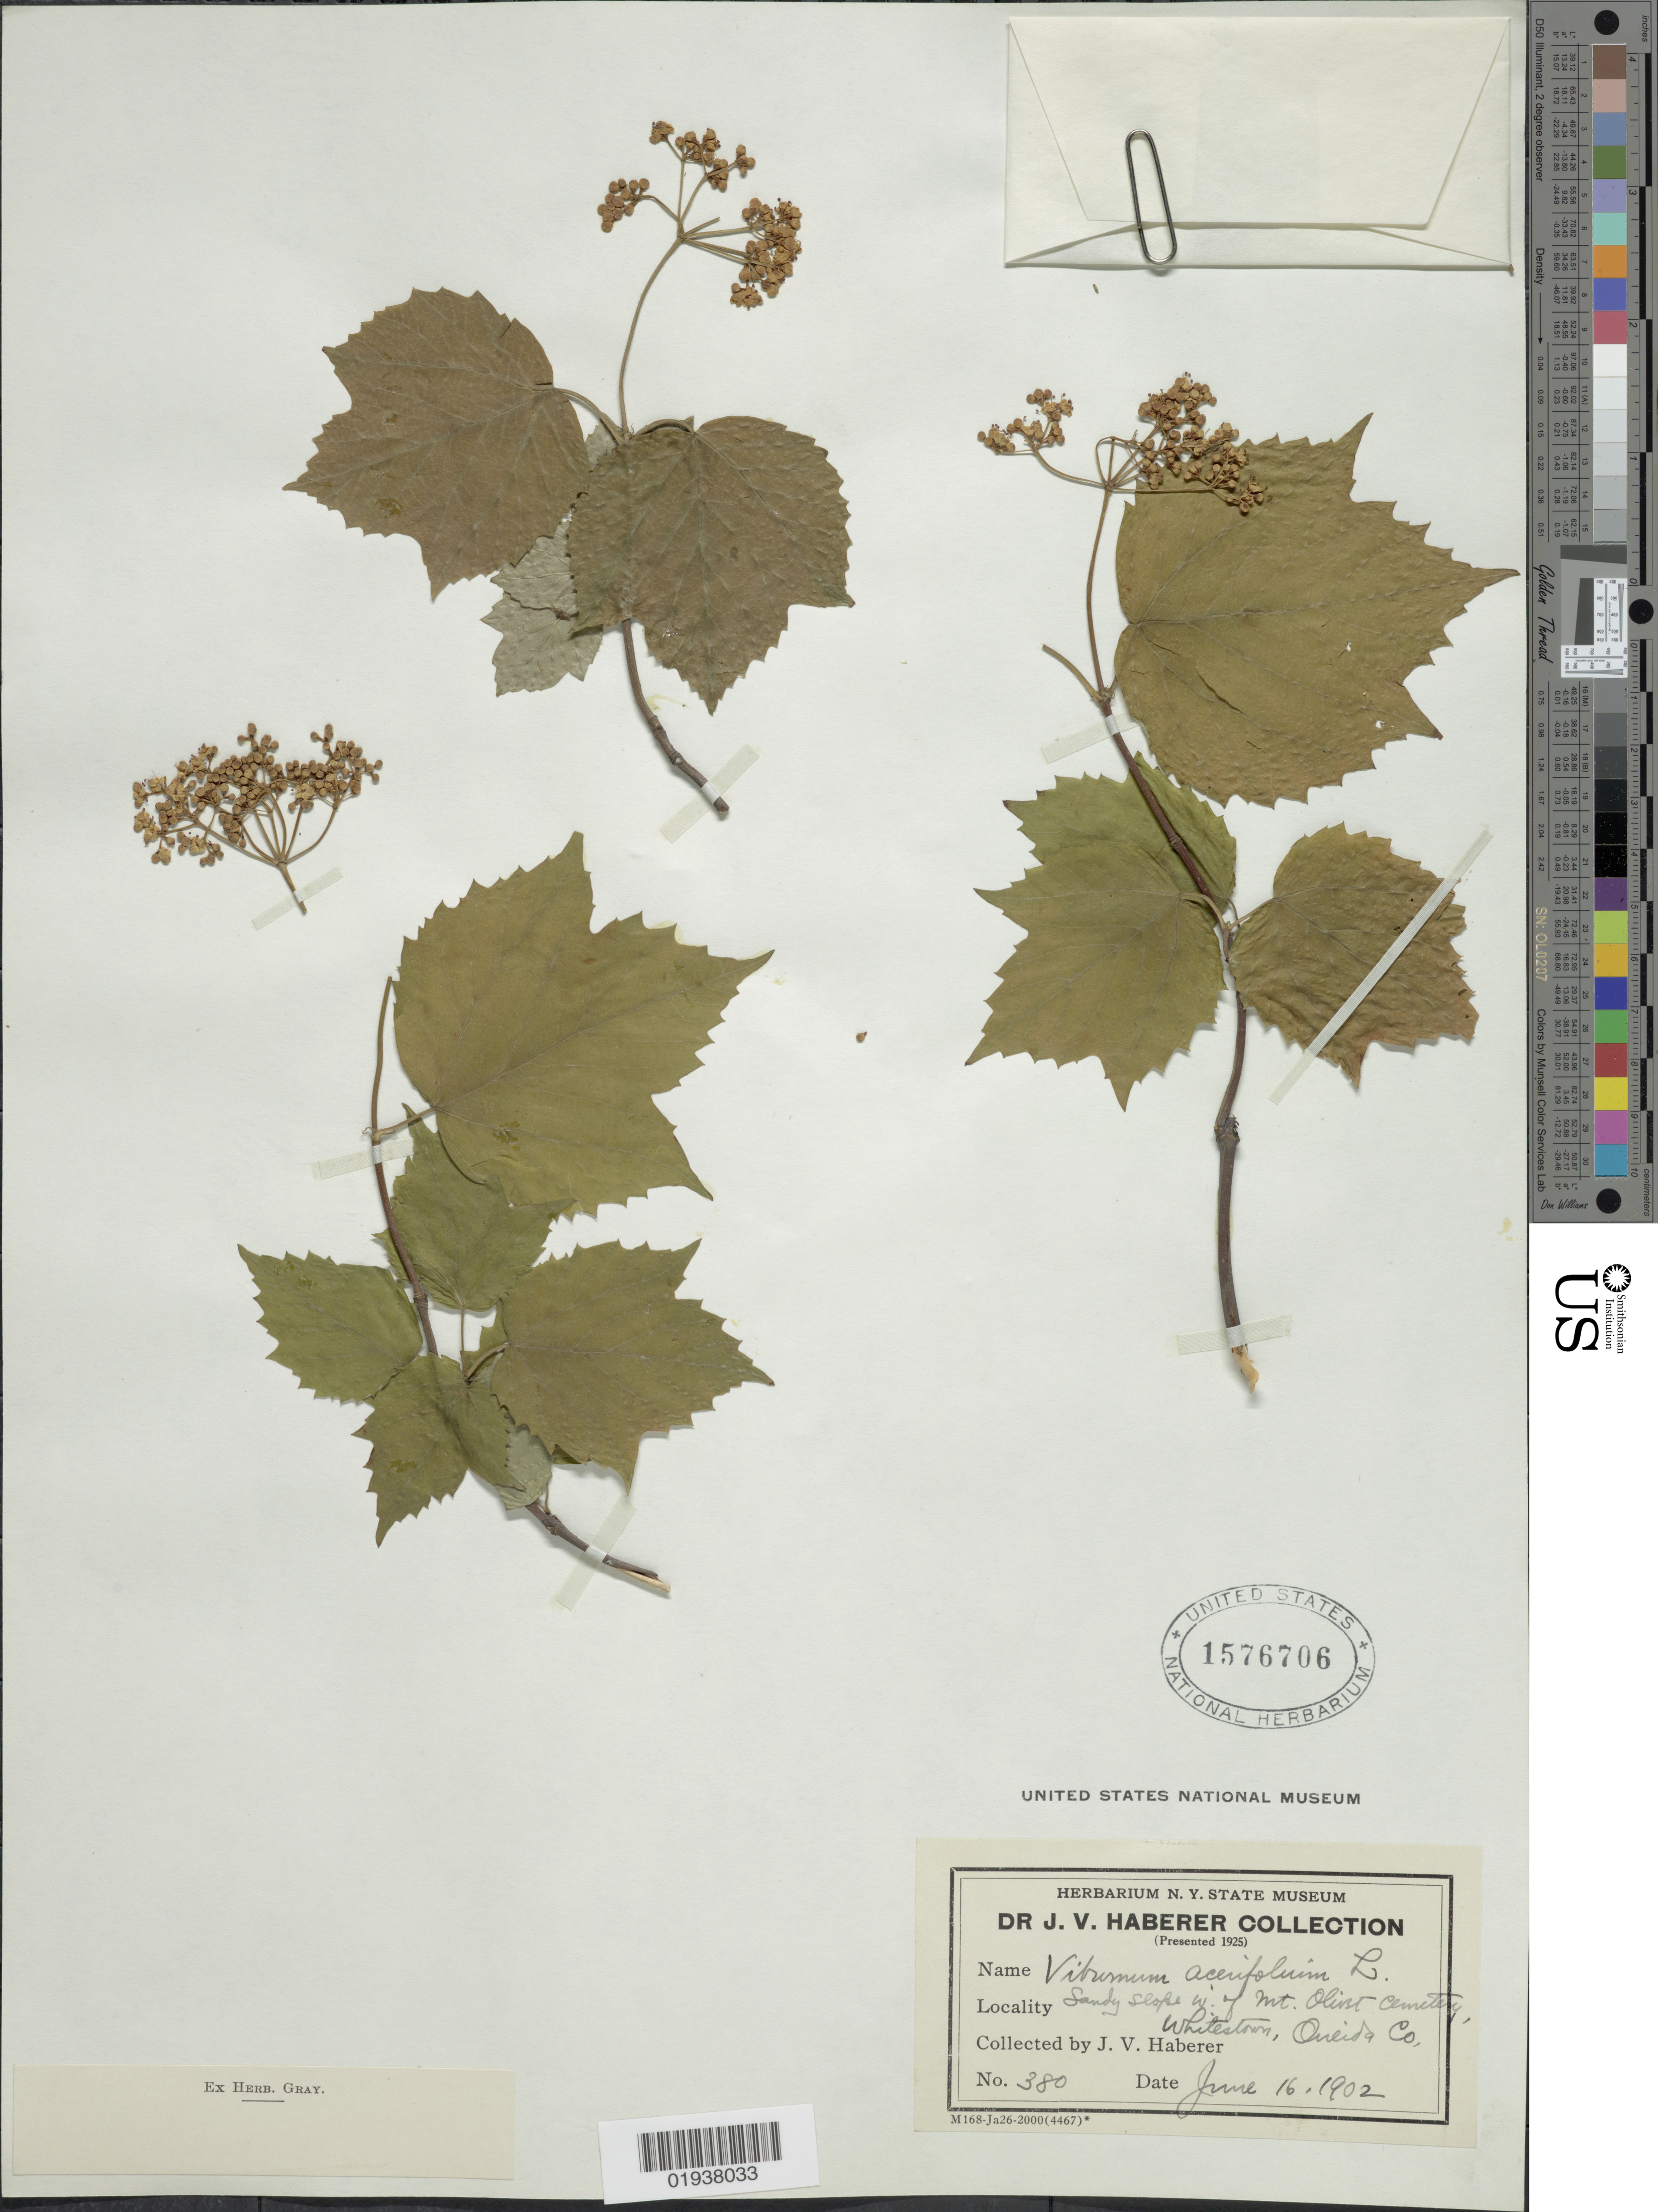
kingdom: Plantae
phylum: Tracheophyta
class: Magnoliopsida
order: Dipsacales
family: Viburnaceae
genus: Viburnum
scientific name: Viburnum acerifolium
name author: L.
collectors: J. V. Haberer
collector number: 380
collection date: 1902-06-16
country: United States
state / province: New York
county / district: Oneida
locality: Sandy slope W. of Mt. Olivet Cemetery, Whitestown, Oneida Co.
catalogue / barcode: US 1576706